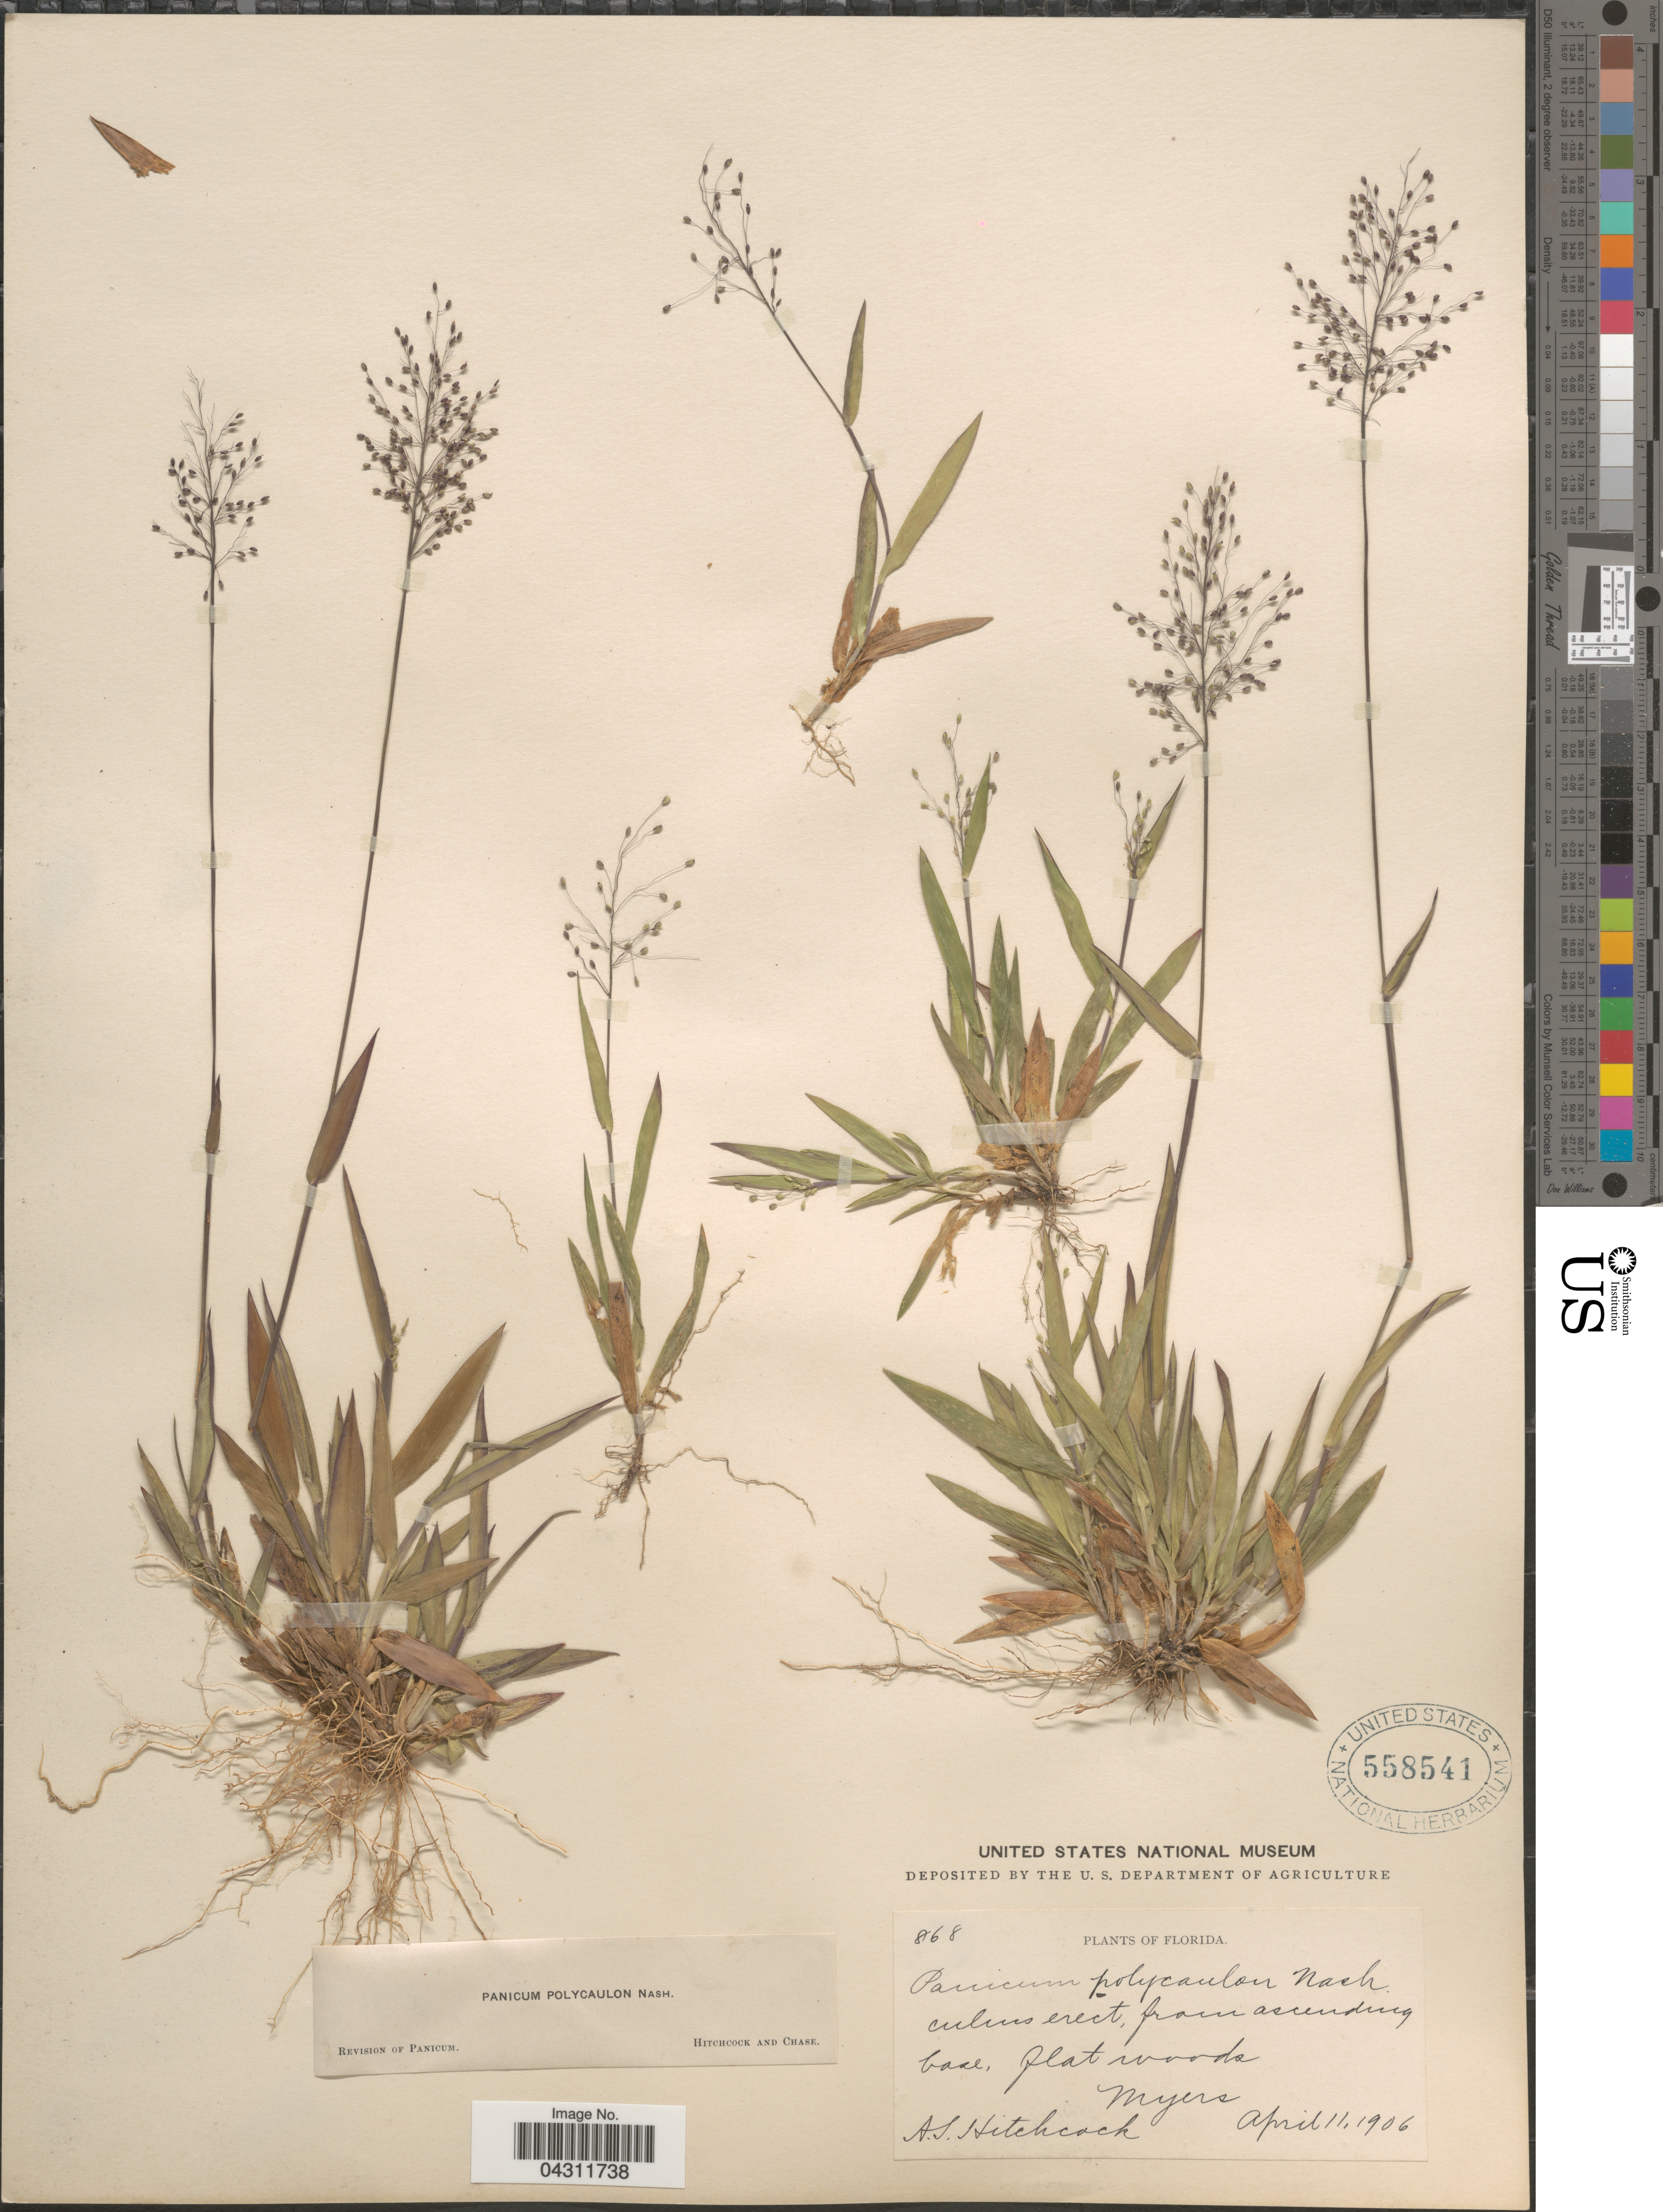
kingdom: Plantae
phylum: Tracheophyta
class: Liliopsida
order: Poales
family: Poaceae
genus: Dichanthelium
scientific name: Dichanthelium strigosum var. glabrescens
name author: (Griseb.) Freckmann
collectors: A. S. Hitchcock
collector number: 868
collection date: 1906-04-11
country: United States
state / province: Florida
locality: Myers.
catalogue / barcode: US 558541